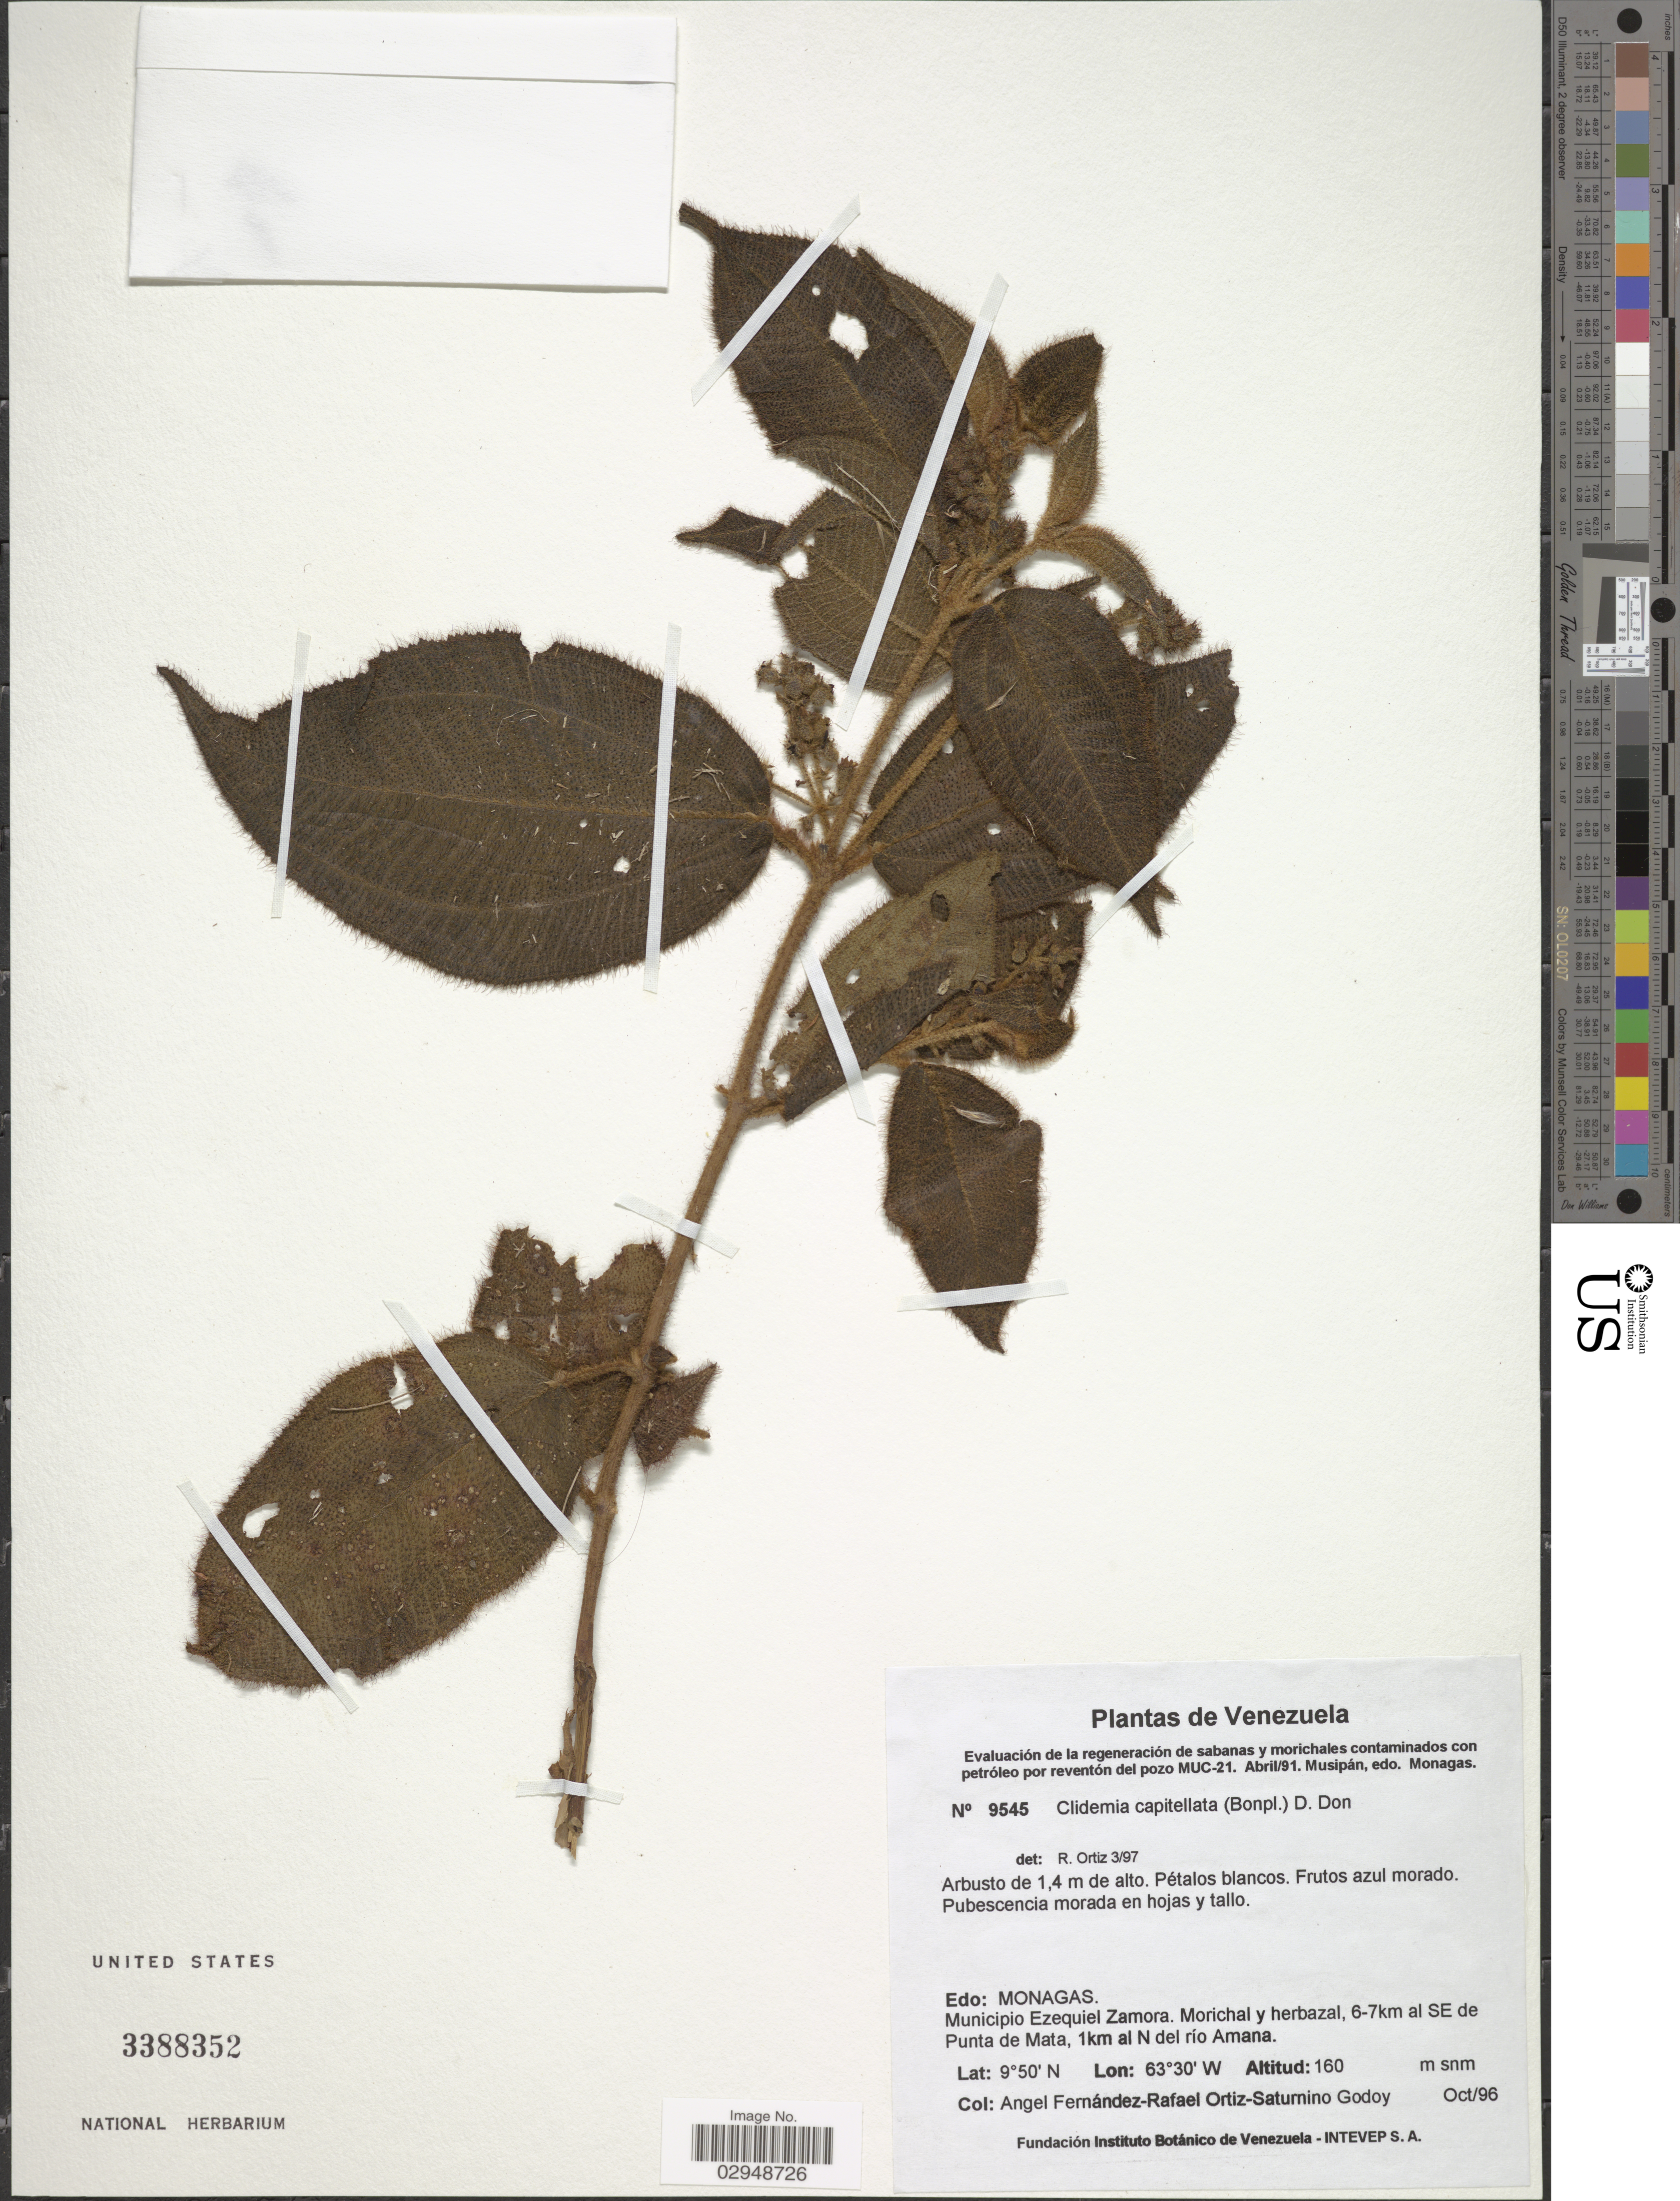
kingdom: Plantae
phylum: Tracheophyta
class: Magnoliopsida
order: Myrtales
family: Melastomataceae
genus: Clidemia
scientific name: Clidemia capitellata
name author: (Bonpl.) D. Don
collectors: Á. Fernández, R. Ortiz & S. Godoy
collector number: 9545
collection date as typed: Transcribed d/m/y: /10/96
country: Venezuela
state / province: Monagas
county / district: Ezequiel Zamora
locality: Morichal y herbazal, 6-7km al SE de Punta de Mata, 1km al N del río Amana.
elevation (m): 160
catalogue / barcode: US 3388352